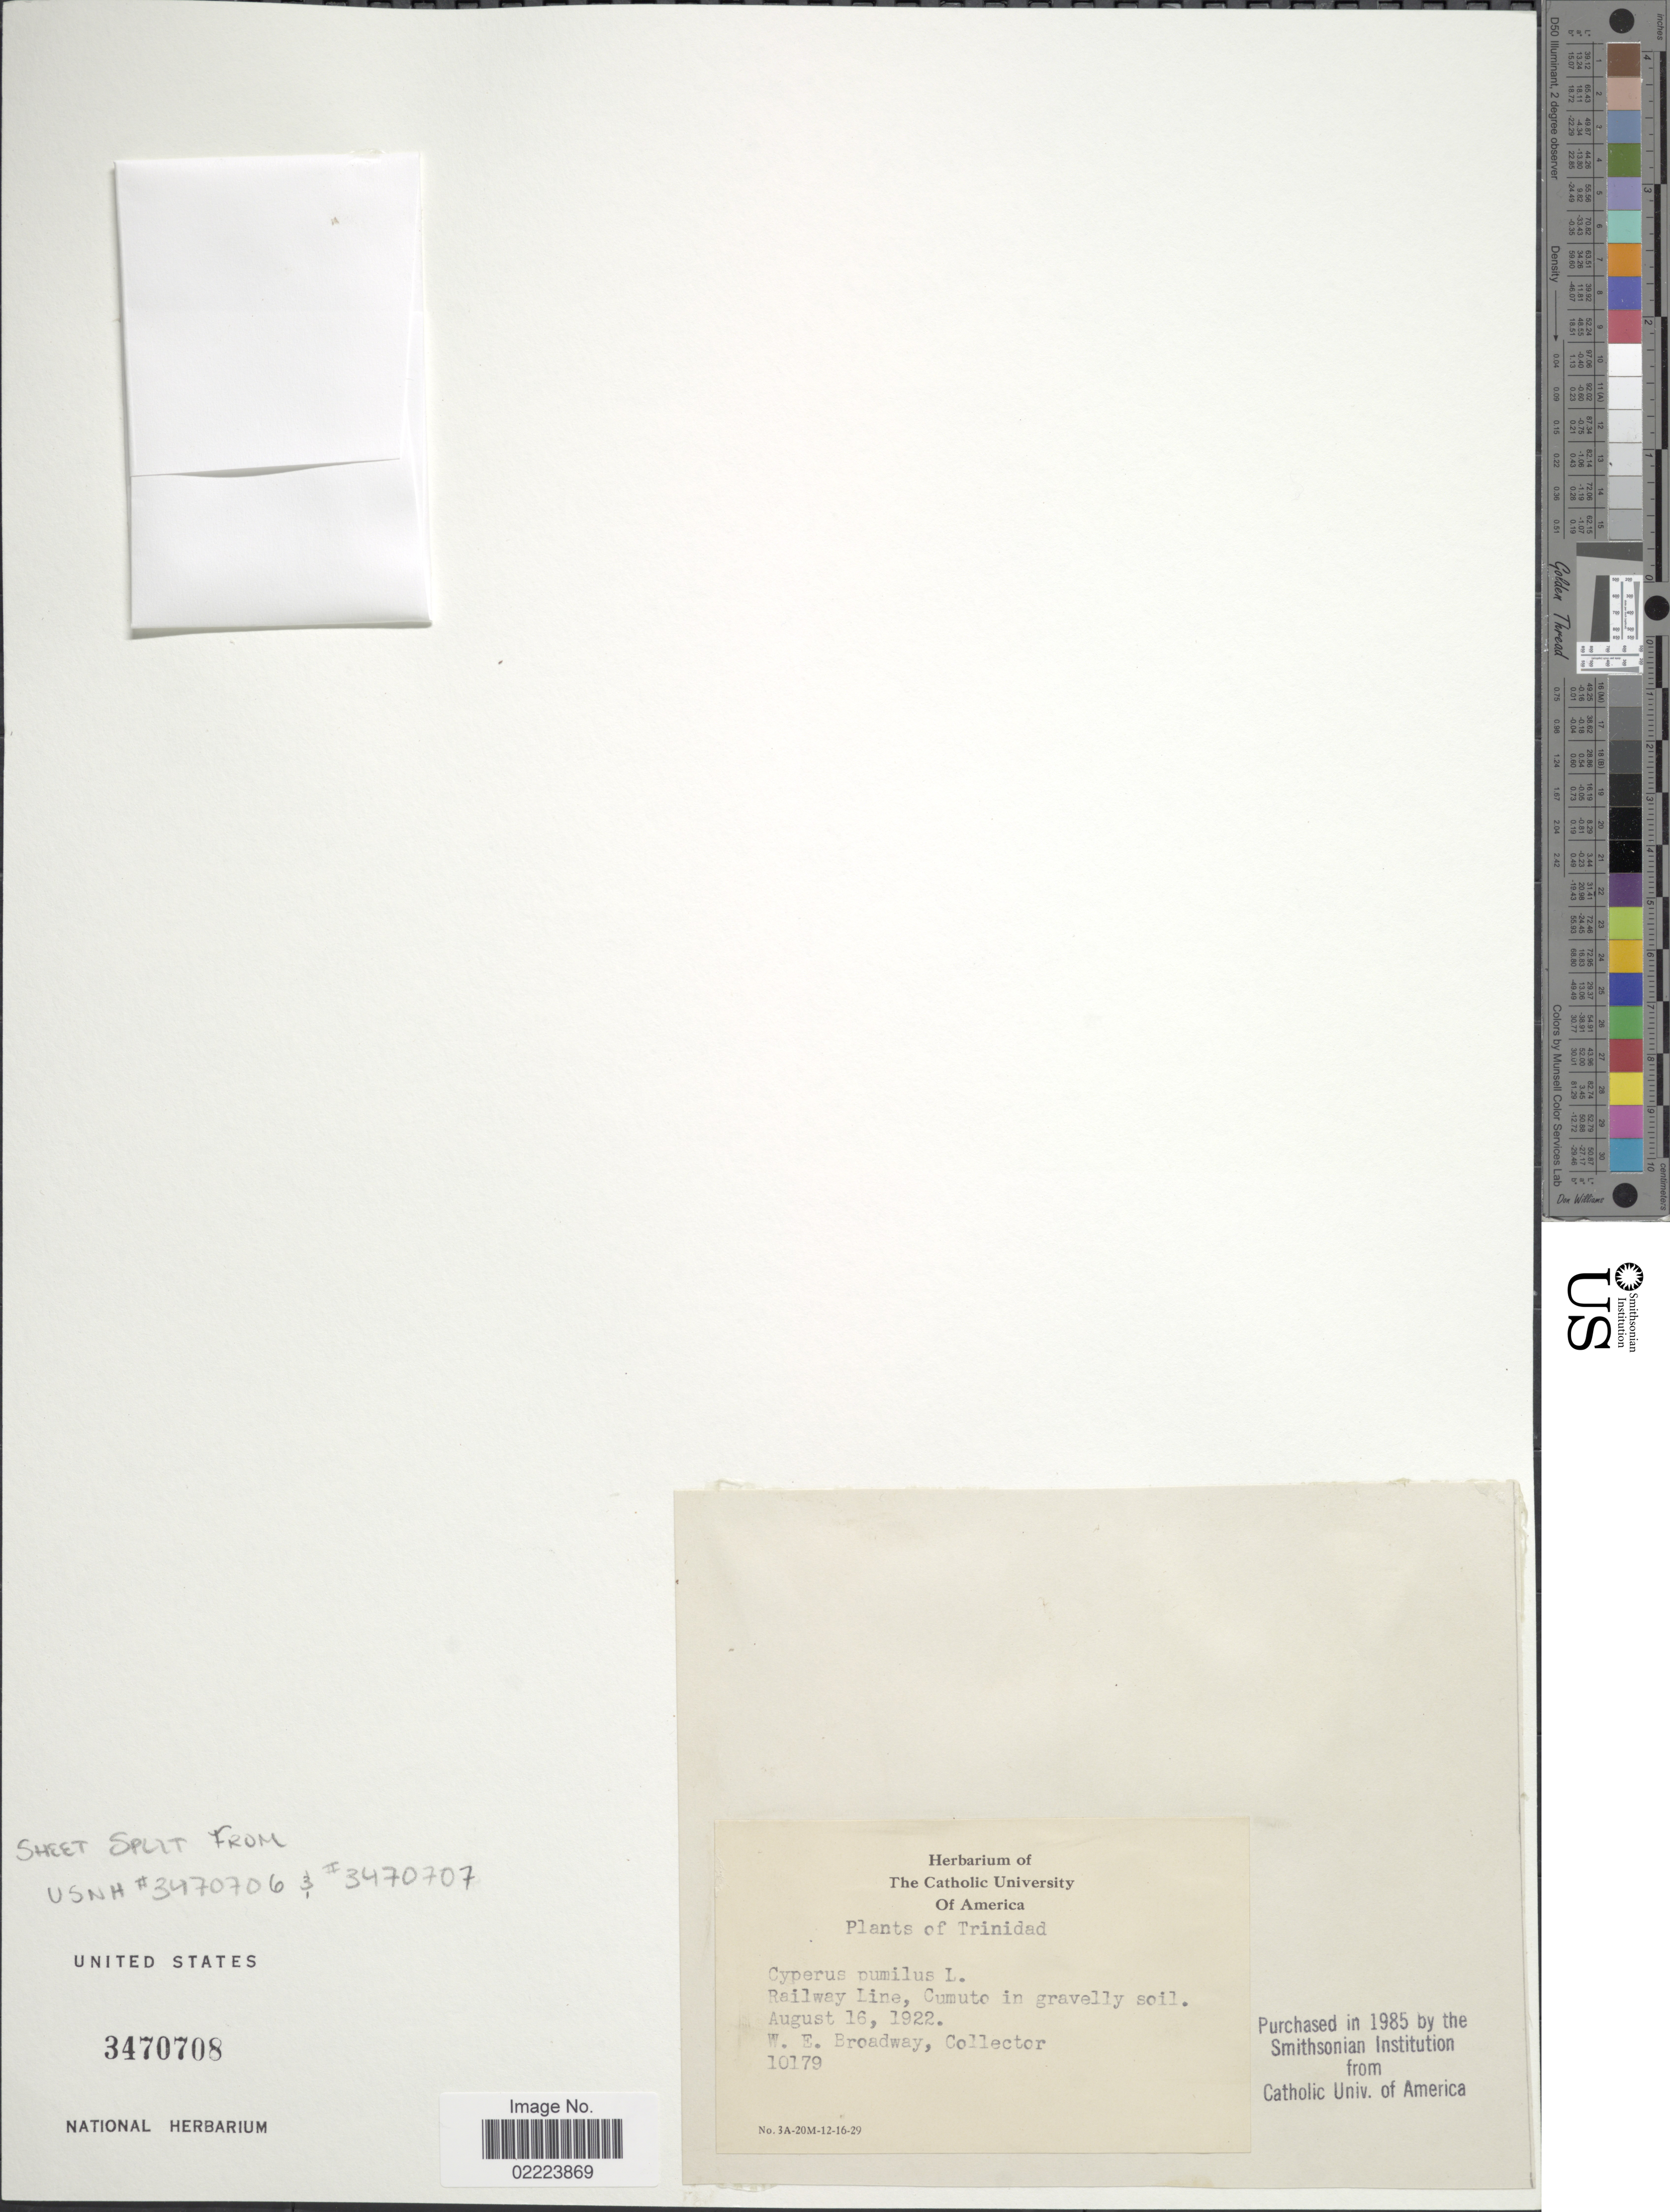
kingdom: Plantae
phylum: Tracheophyta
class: Liliopsida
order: Poales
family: Cyperaceae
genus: Cyperus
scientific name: Cyperus pumilus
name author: L.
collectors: W. E. Broadway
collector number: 10179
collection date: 1922-08-16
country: Trinidad and Tobago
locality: Railway Line, Cumuto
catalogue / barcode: US 3470708